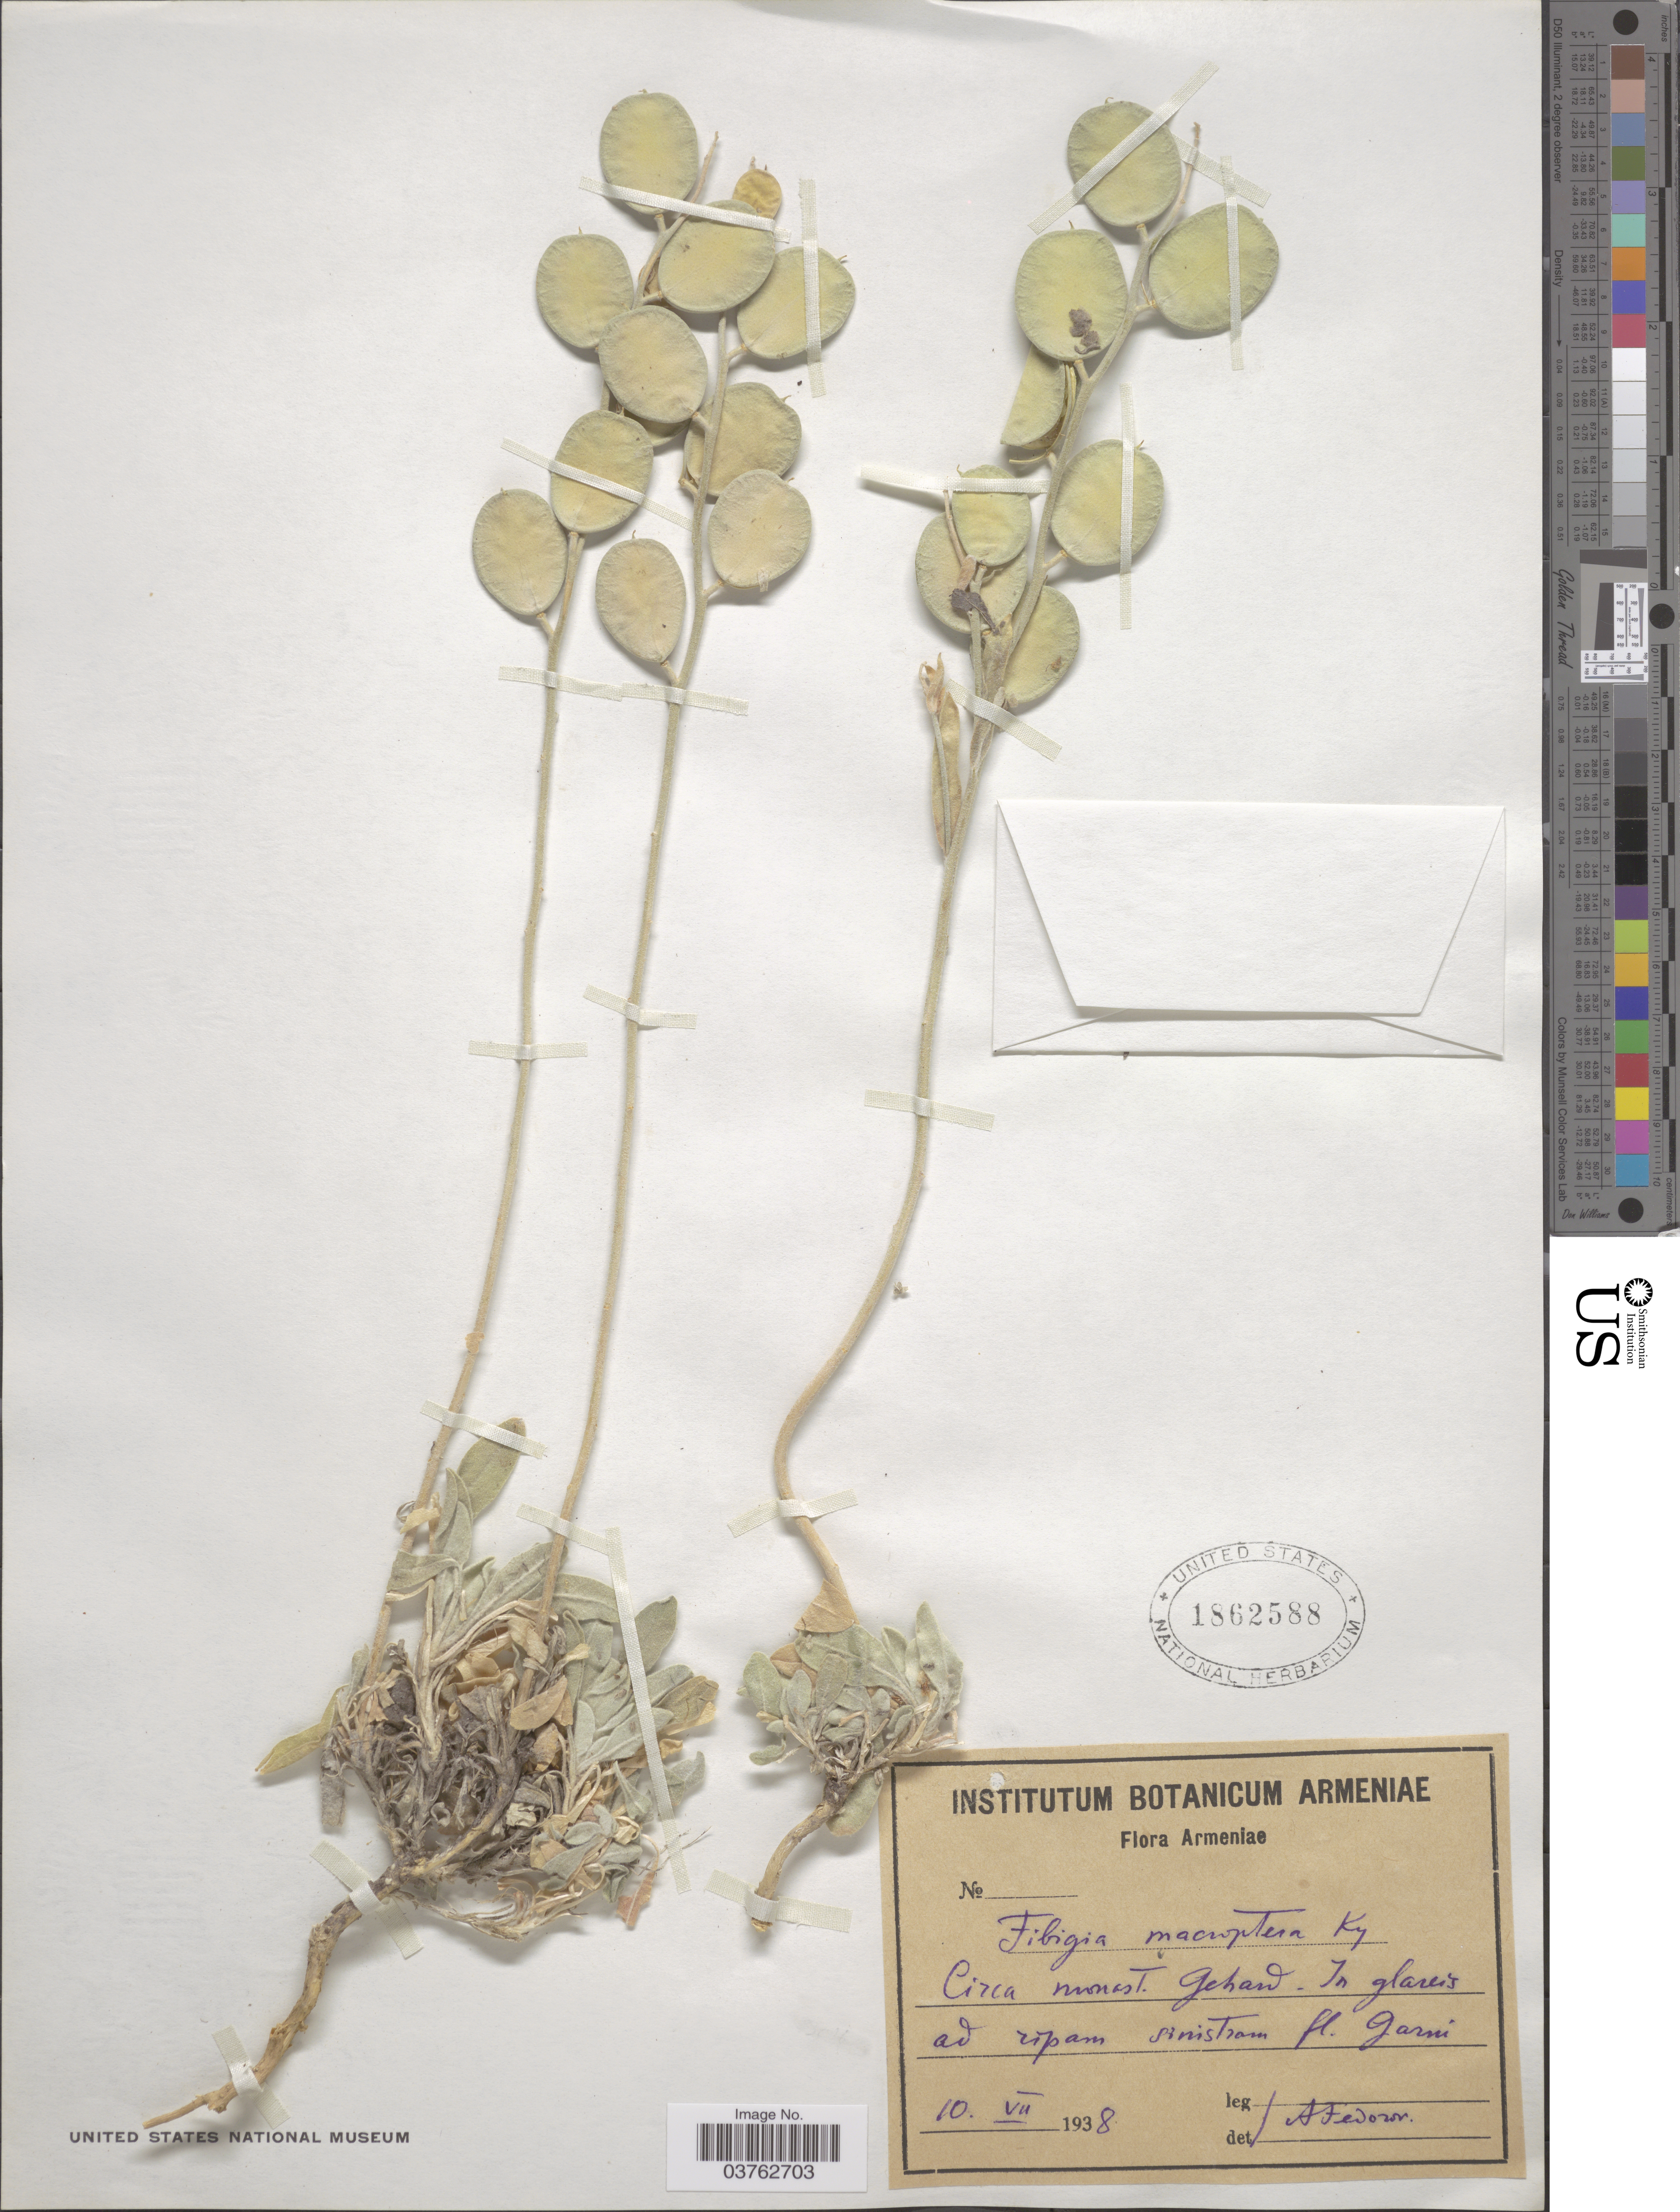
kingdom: Plantae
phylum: Tracheophyta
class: Magnoliopsida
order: Brassicales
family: Brassicaceae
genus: Fibigia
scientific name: Fibigia macroptera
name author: Boiss.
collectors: A. Fedorov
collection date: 1938-07-10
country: Armenia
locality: Circa monast. Gehand. In glareis ad ripam sinistram fl. garni.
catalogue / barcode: US 1862588